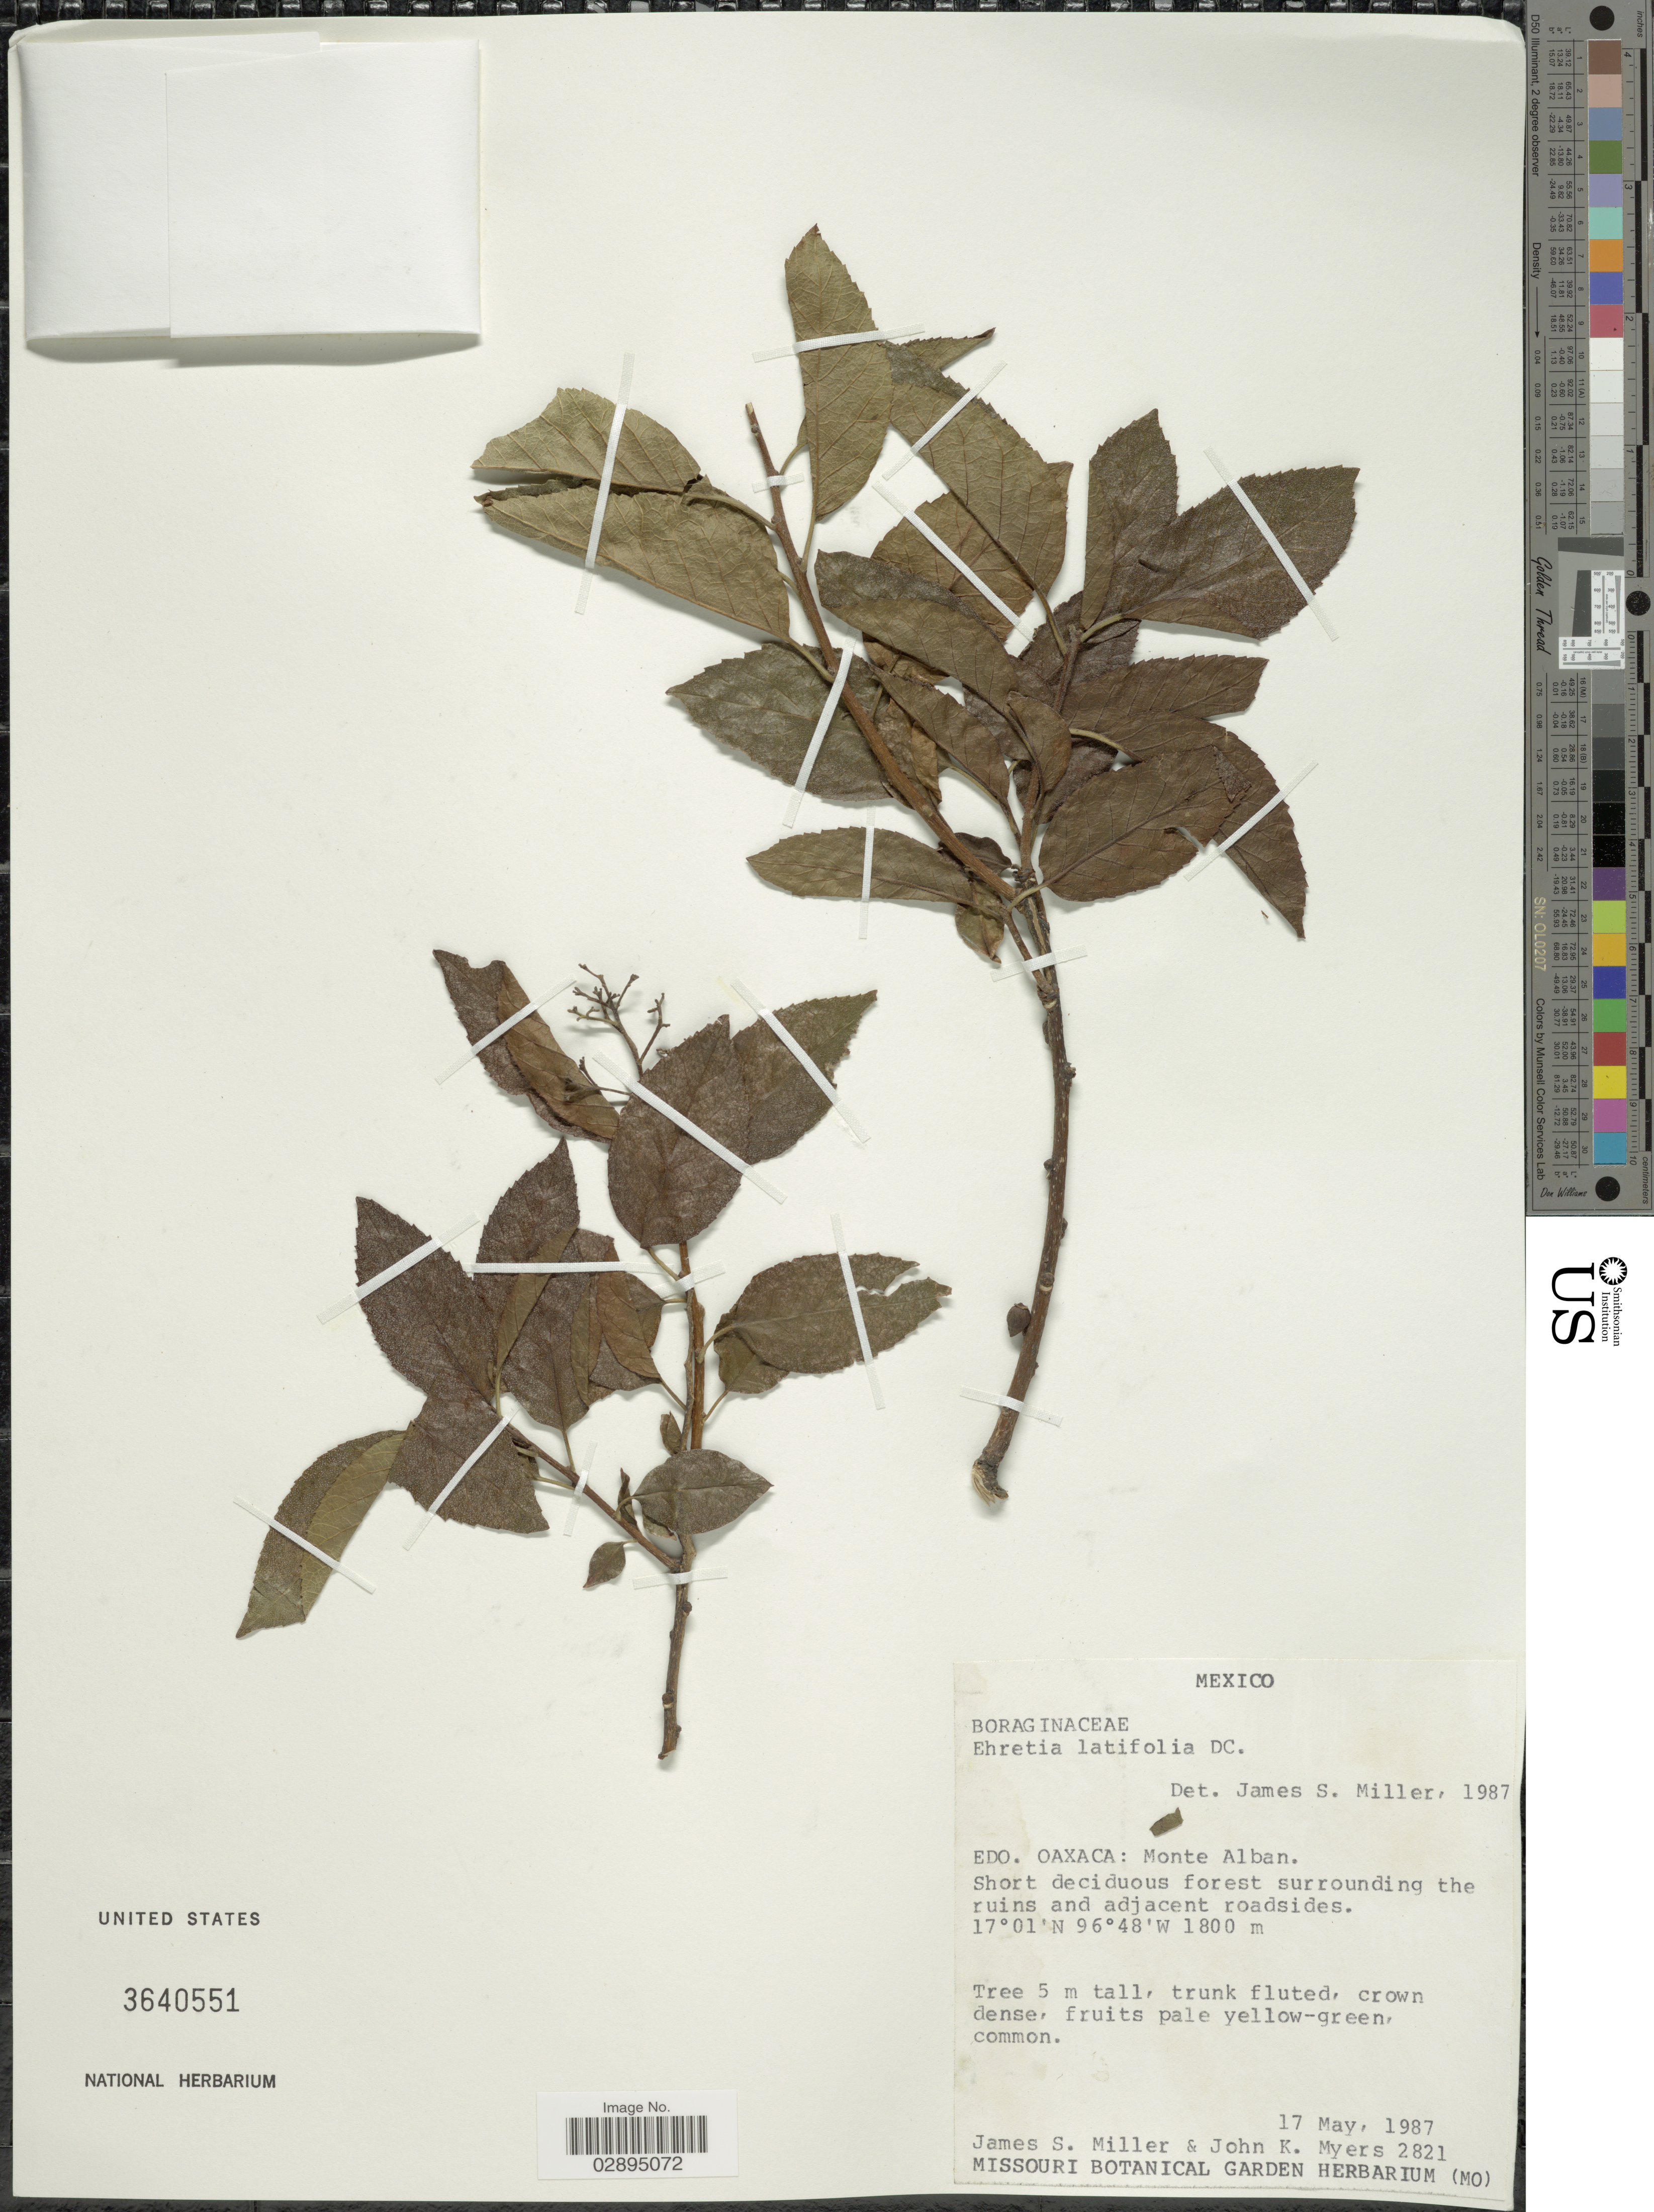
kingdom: Plantae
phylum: Tracheophyta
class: Magnoliopsida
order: Boraginales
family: Ehretiaceae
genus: Ehretia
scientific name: Ehretia latifolia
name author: DC.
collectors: J. S. Miller & J. Myers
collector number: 2821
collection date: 1987-05-17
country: Mexico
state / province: Oaxaca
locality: Edo. Oaxaca: Monte Alban. Short deciduous forest surrounding the ruins and adjacent roadsides.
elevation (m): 1800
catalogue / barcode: US 3640551